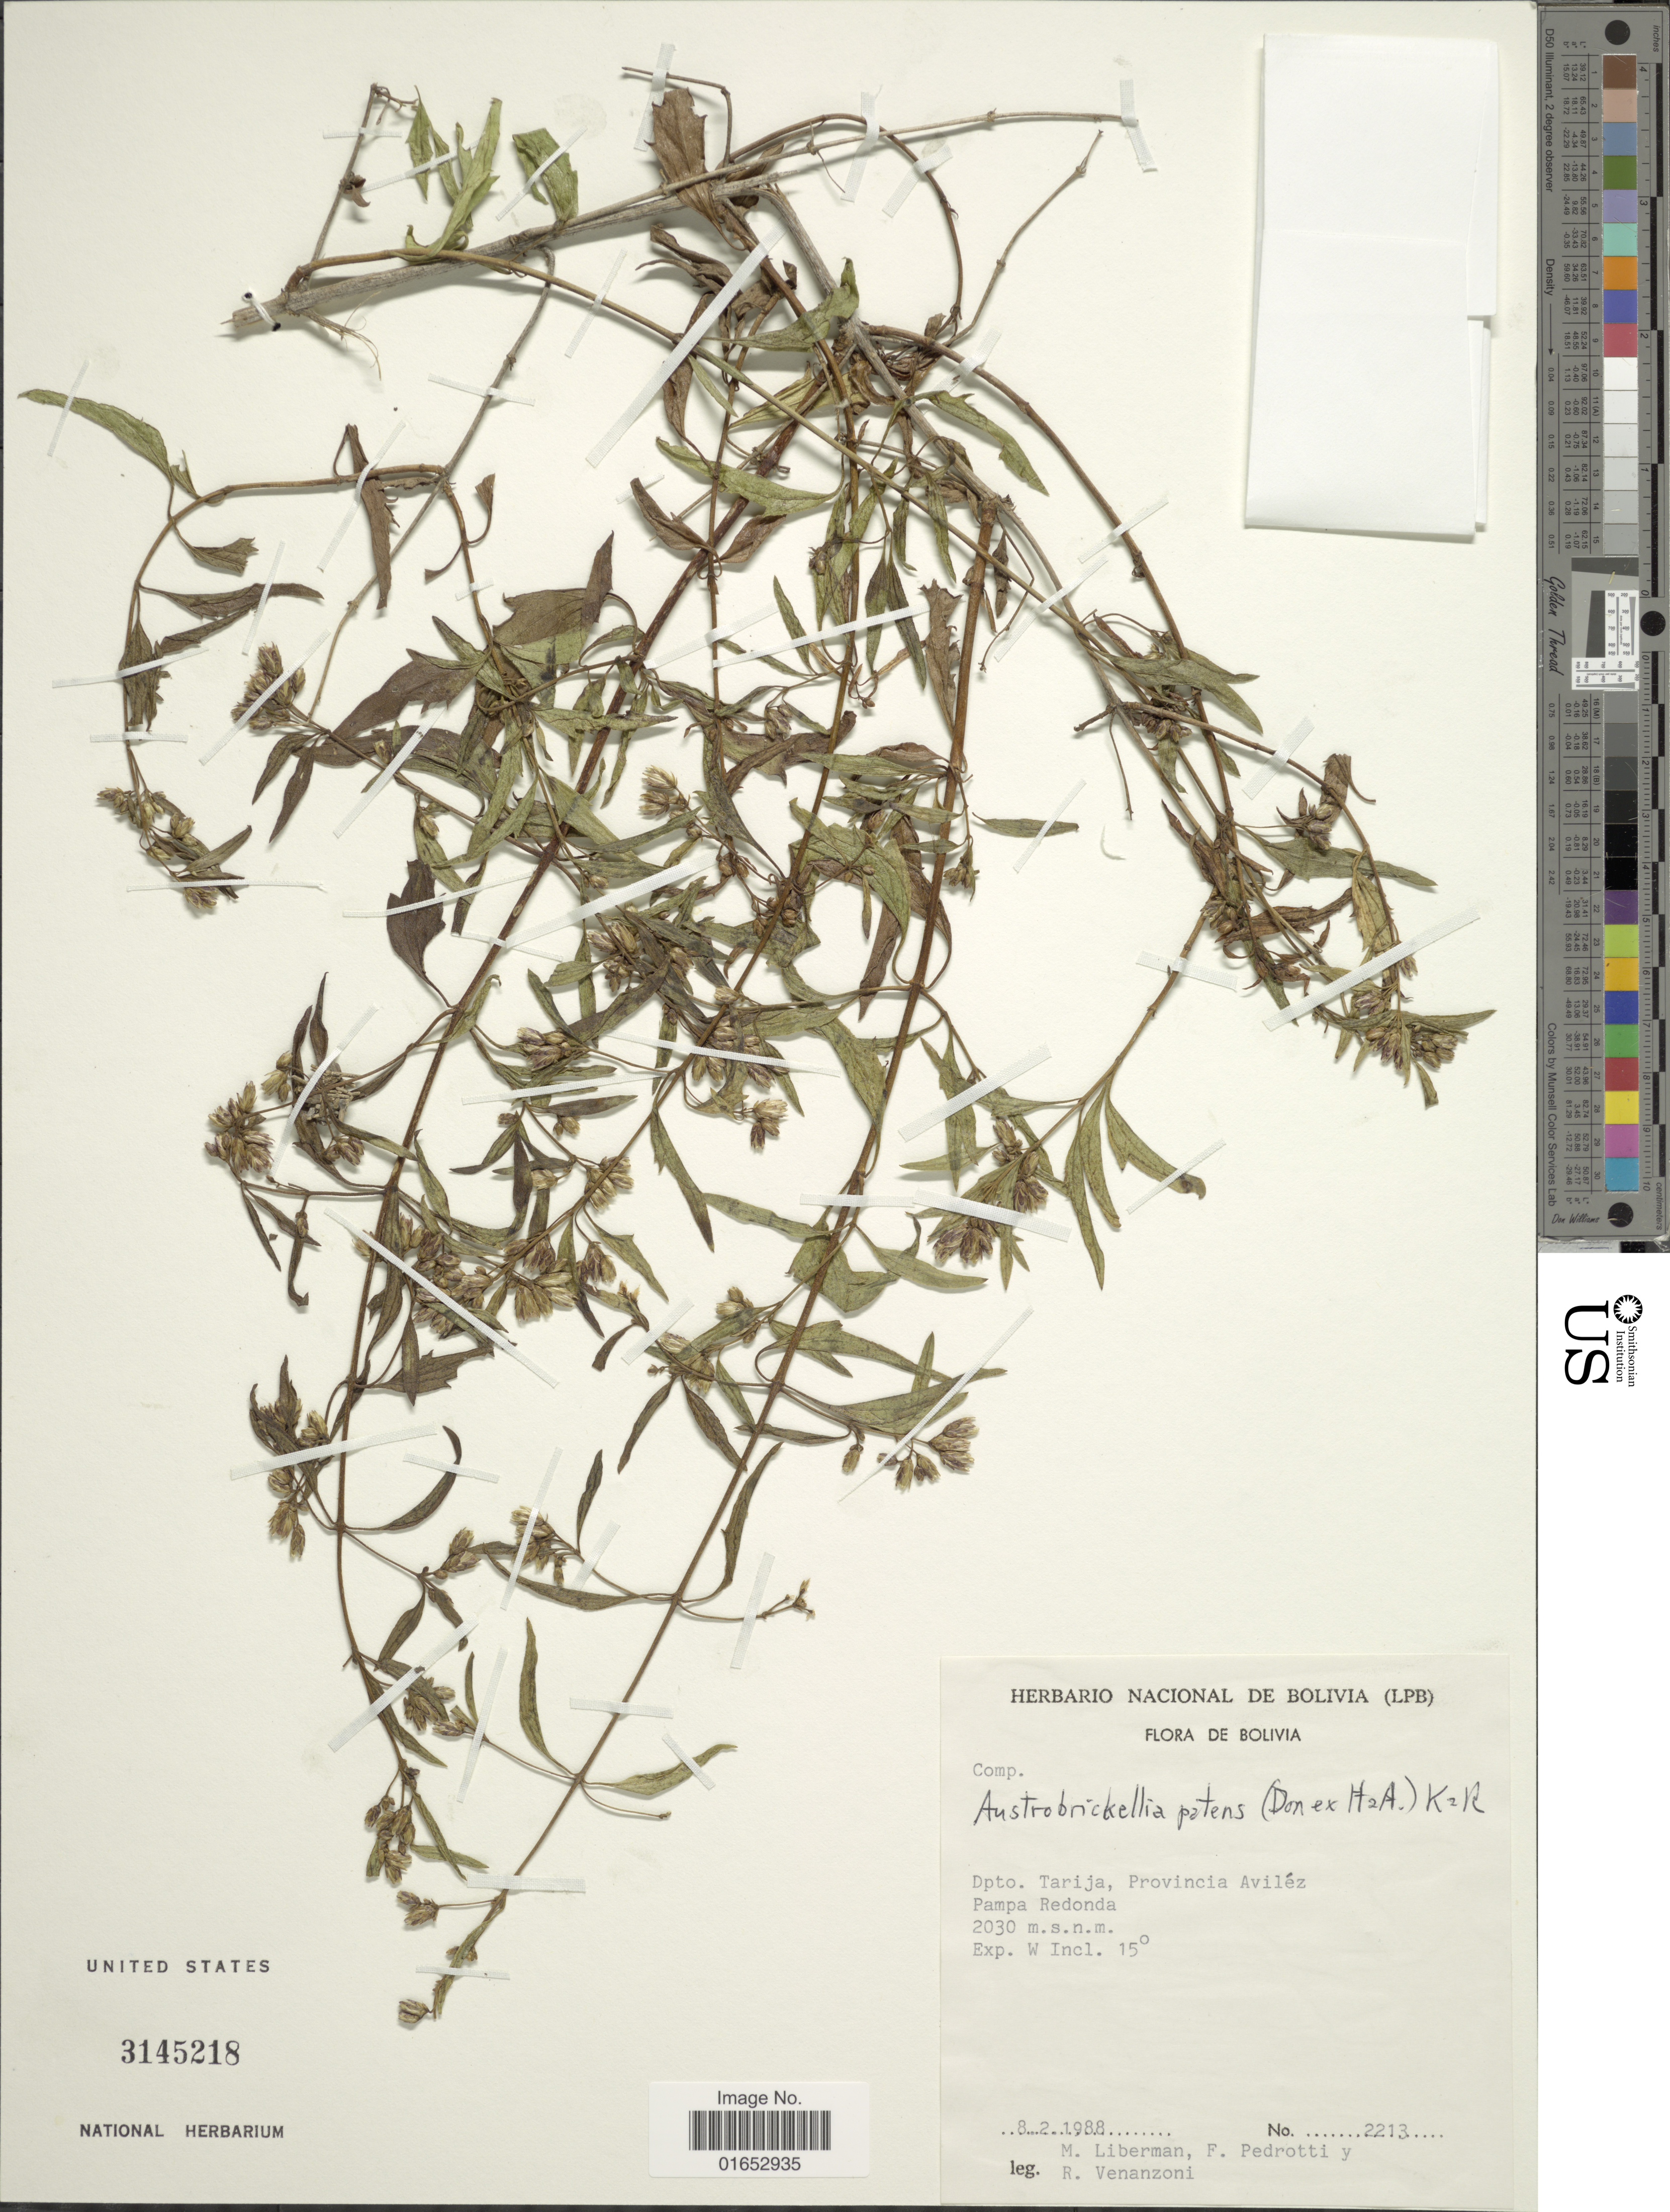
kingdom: Plantae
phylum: Tracheophyta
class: Magnoliopsida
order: Asterales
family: Asteraceae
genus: Austrobrickellia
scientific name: Austrobrickellia patens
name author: (D. Don ex Hook. & Arn.) R.M. King & H. Rob.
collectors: M. Liberman, F. Pedrotti & R. Venanzoni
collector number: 2213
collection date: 1988-02-08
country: Bolivia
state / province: Tarija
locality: Provincia Aviléz, Pampa Redonda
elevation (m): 2030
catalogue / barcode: US 3145218